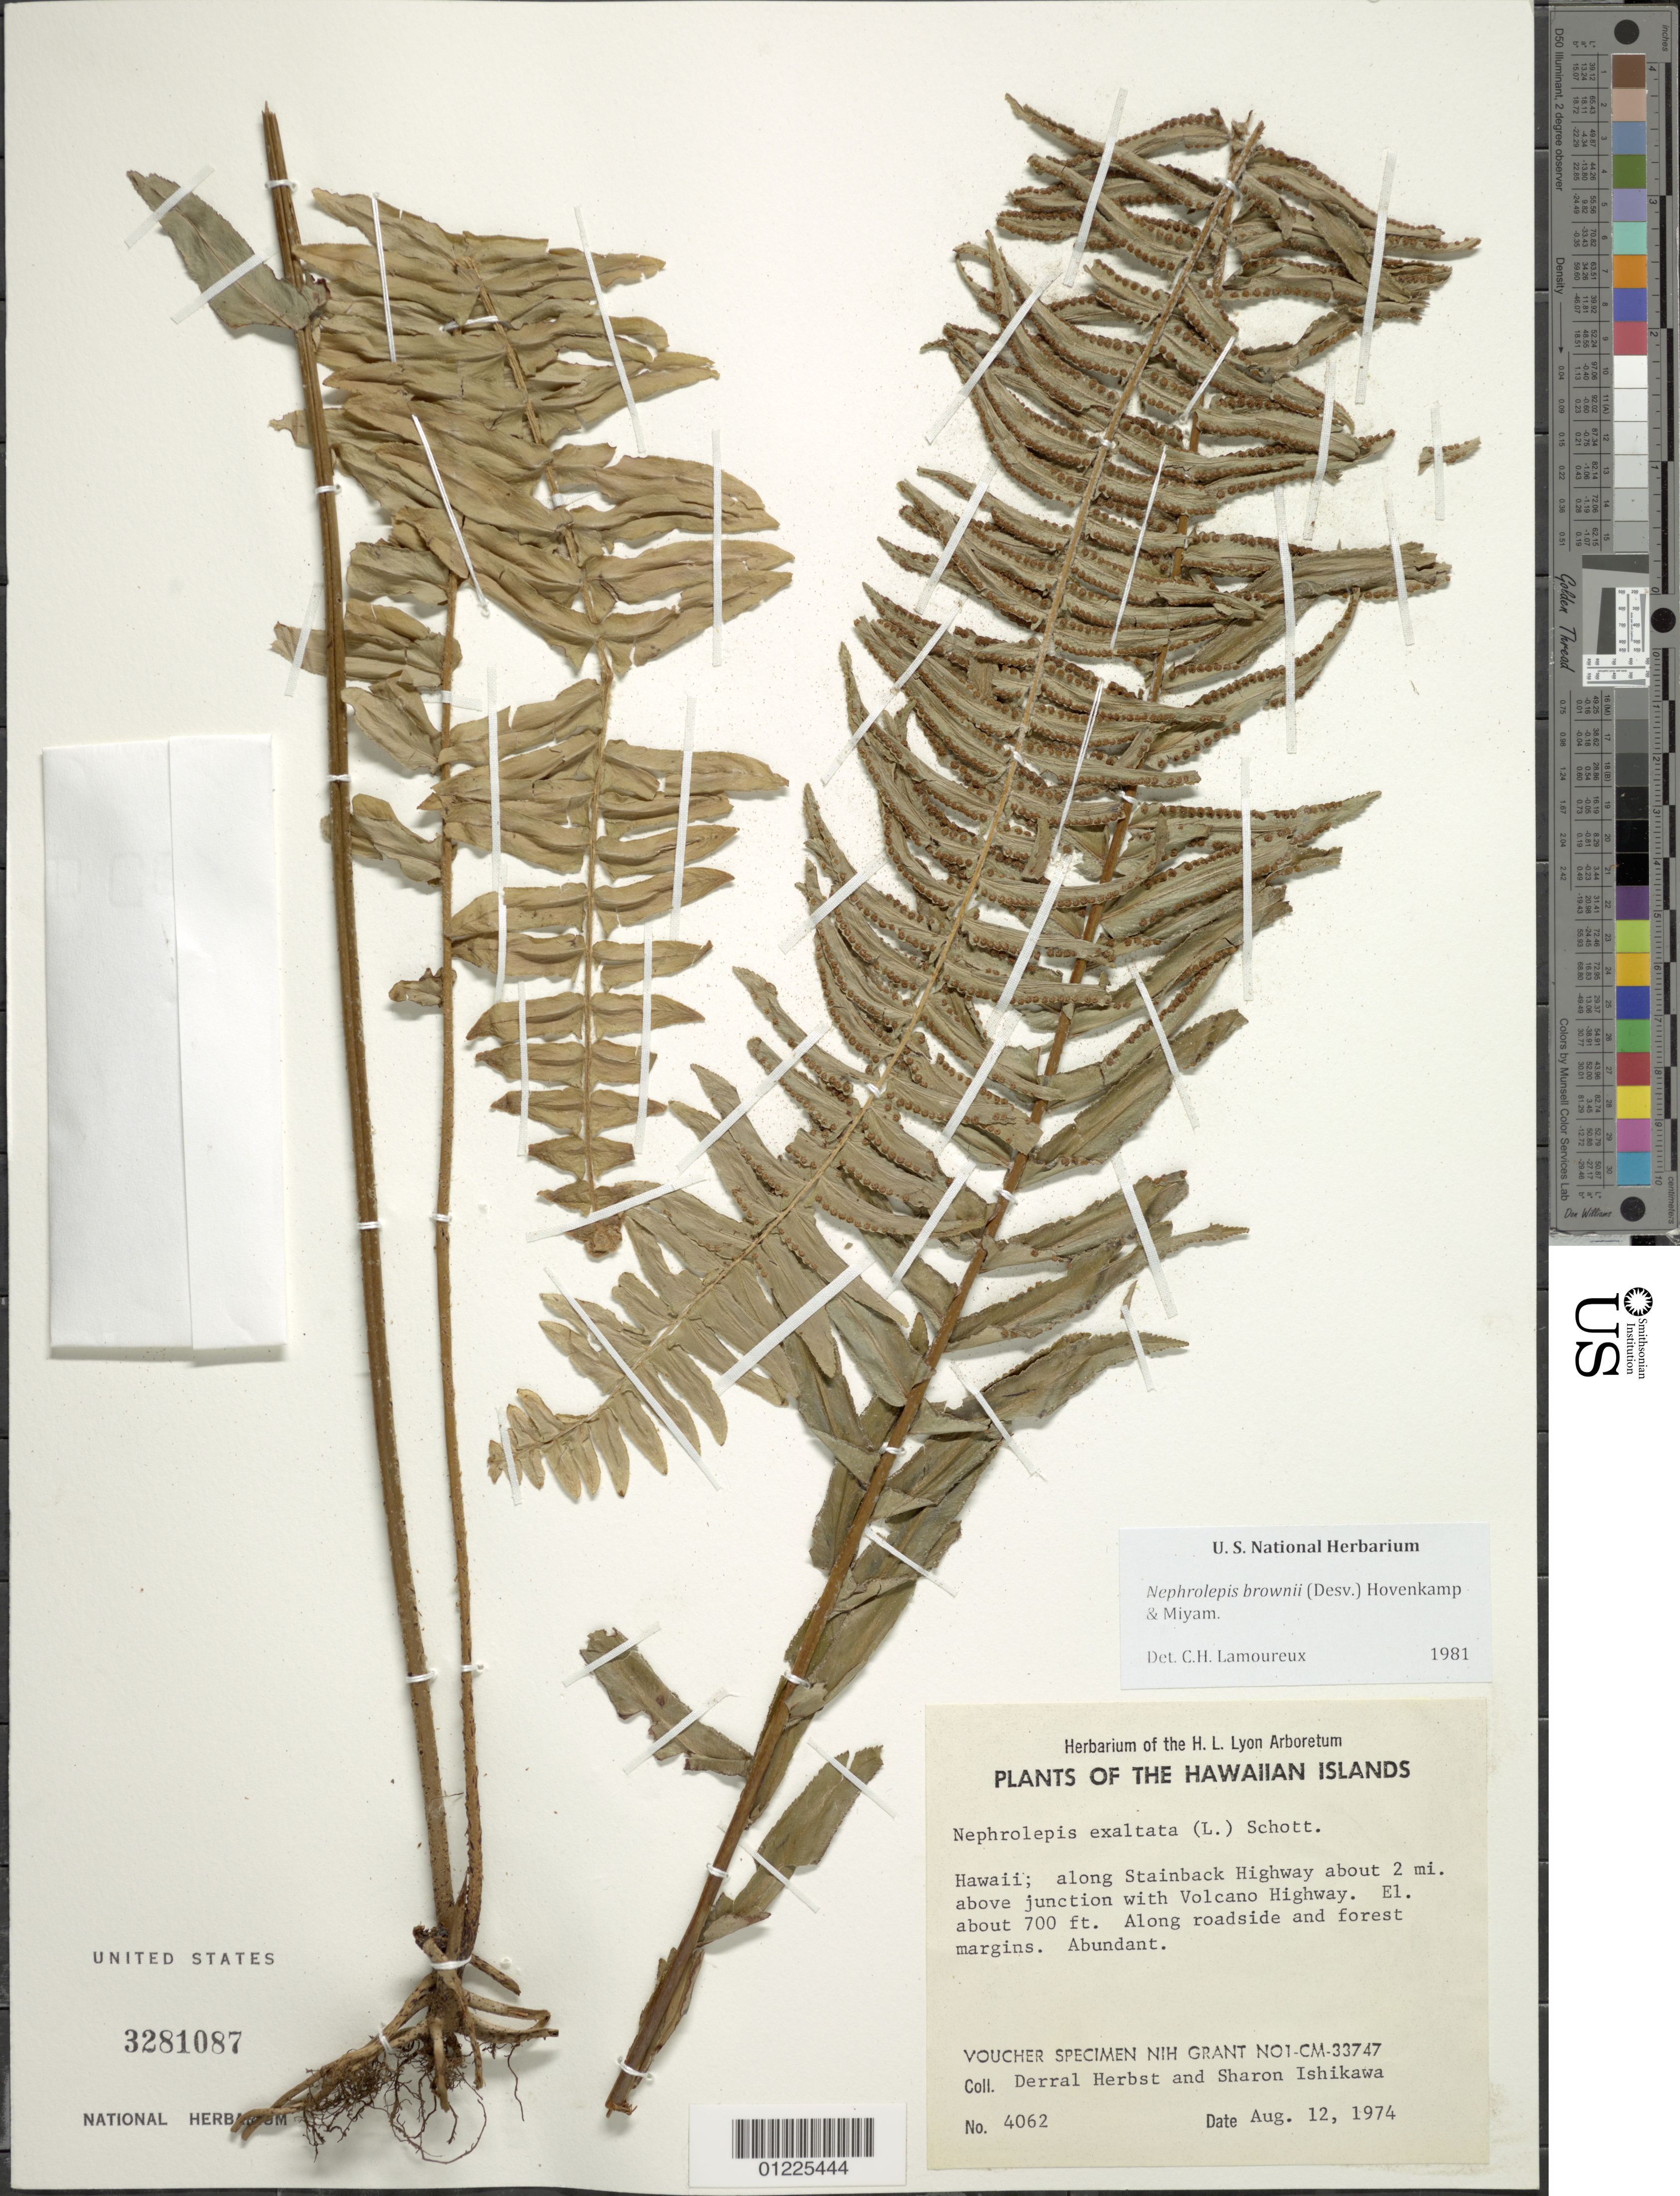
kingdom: Plantae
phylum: Tracheophyta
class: Polypodiopsida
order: Polypodiales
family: Nephrolepidaceae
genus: Nephrolepis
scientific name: Nephrolepis multiflora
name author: (Roxb.) F.M. Jarrett ex C.V. Morton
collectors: D. R. Herbst & S. Ishikawa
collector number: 4062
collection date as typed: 12 Aug 1974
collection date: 1974-08-12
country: United States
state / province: Hawaii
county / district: Hawaii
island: Hawaii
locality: Along Stainback Hwy 2 mi above jct with Volcano Hwy.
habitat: Along roadside and forest margins.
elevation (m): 213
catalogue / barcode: US 3281087